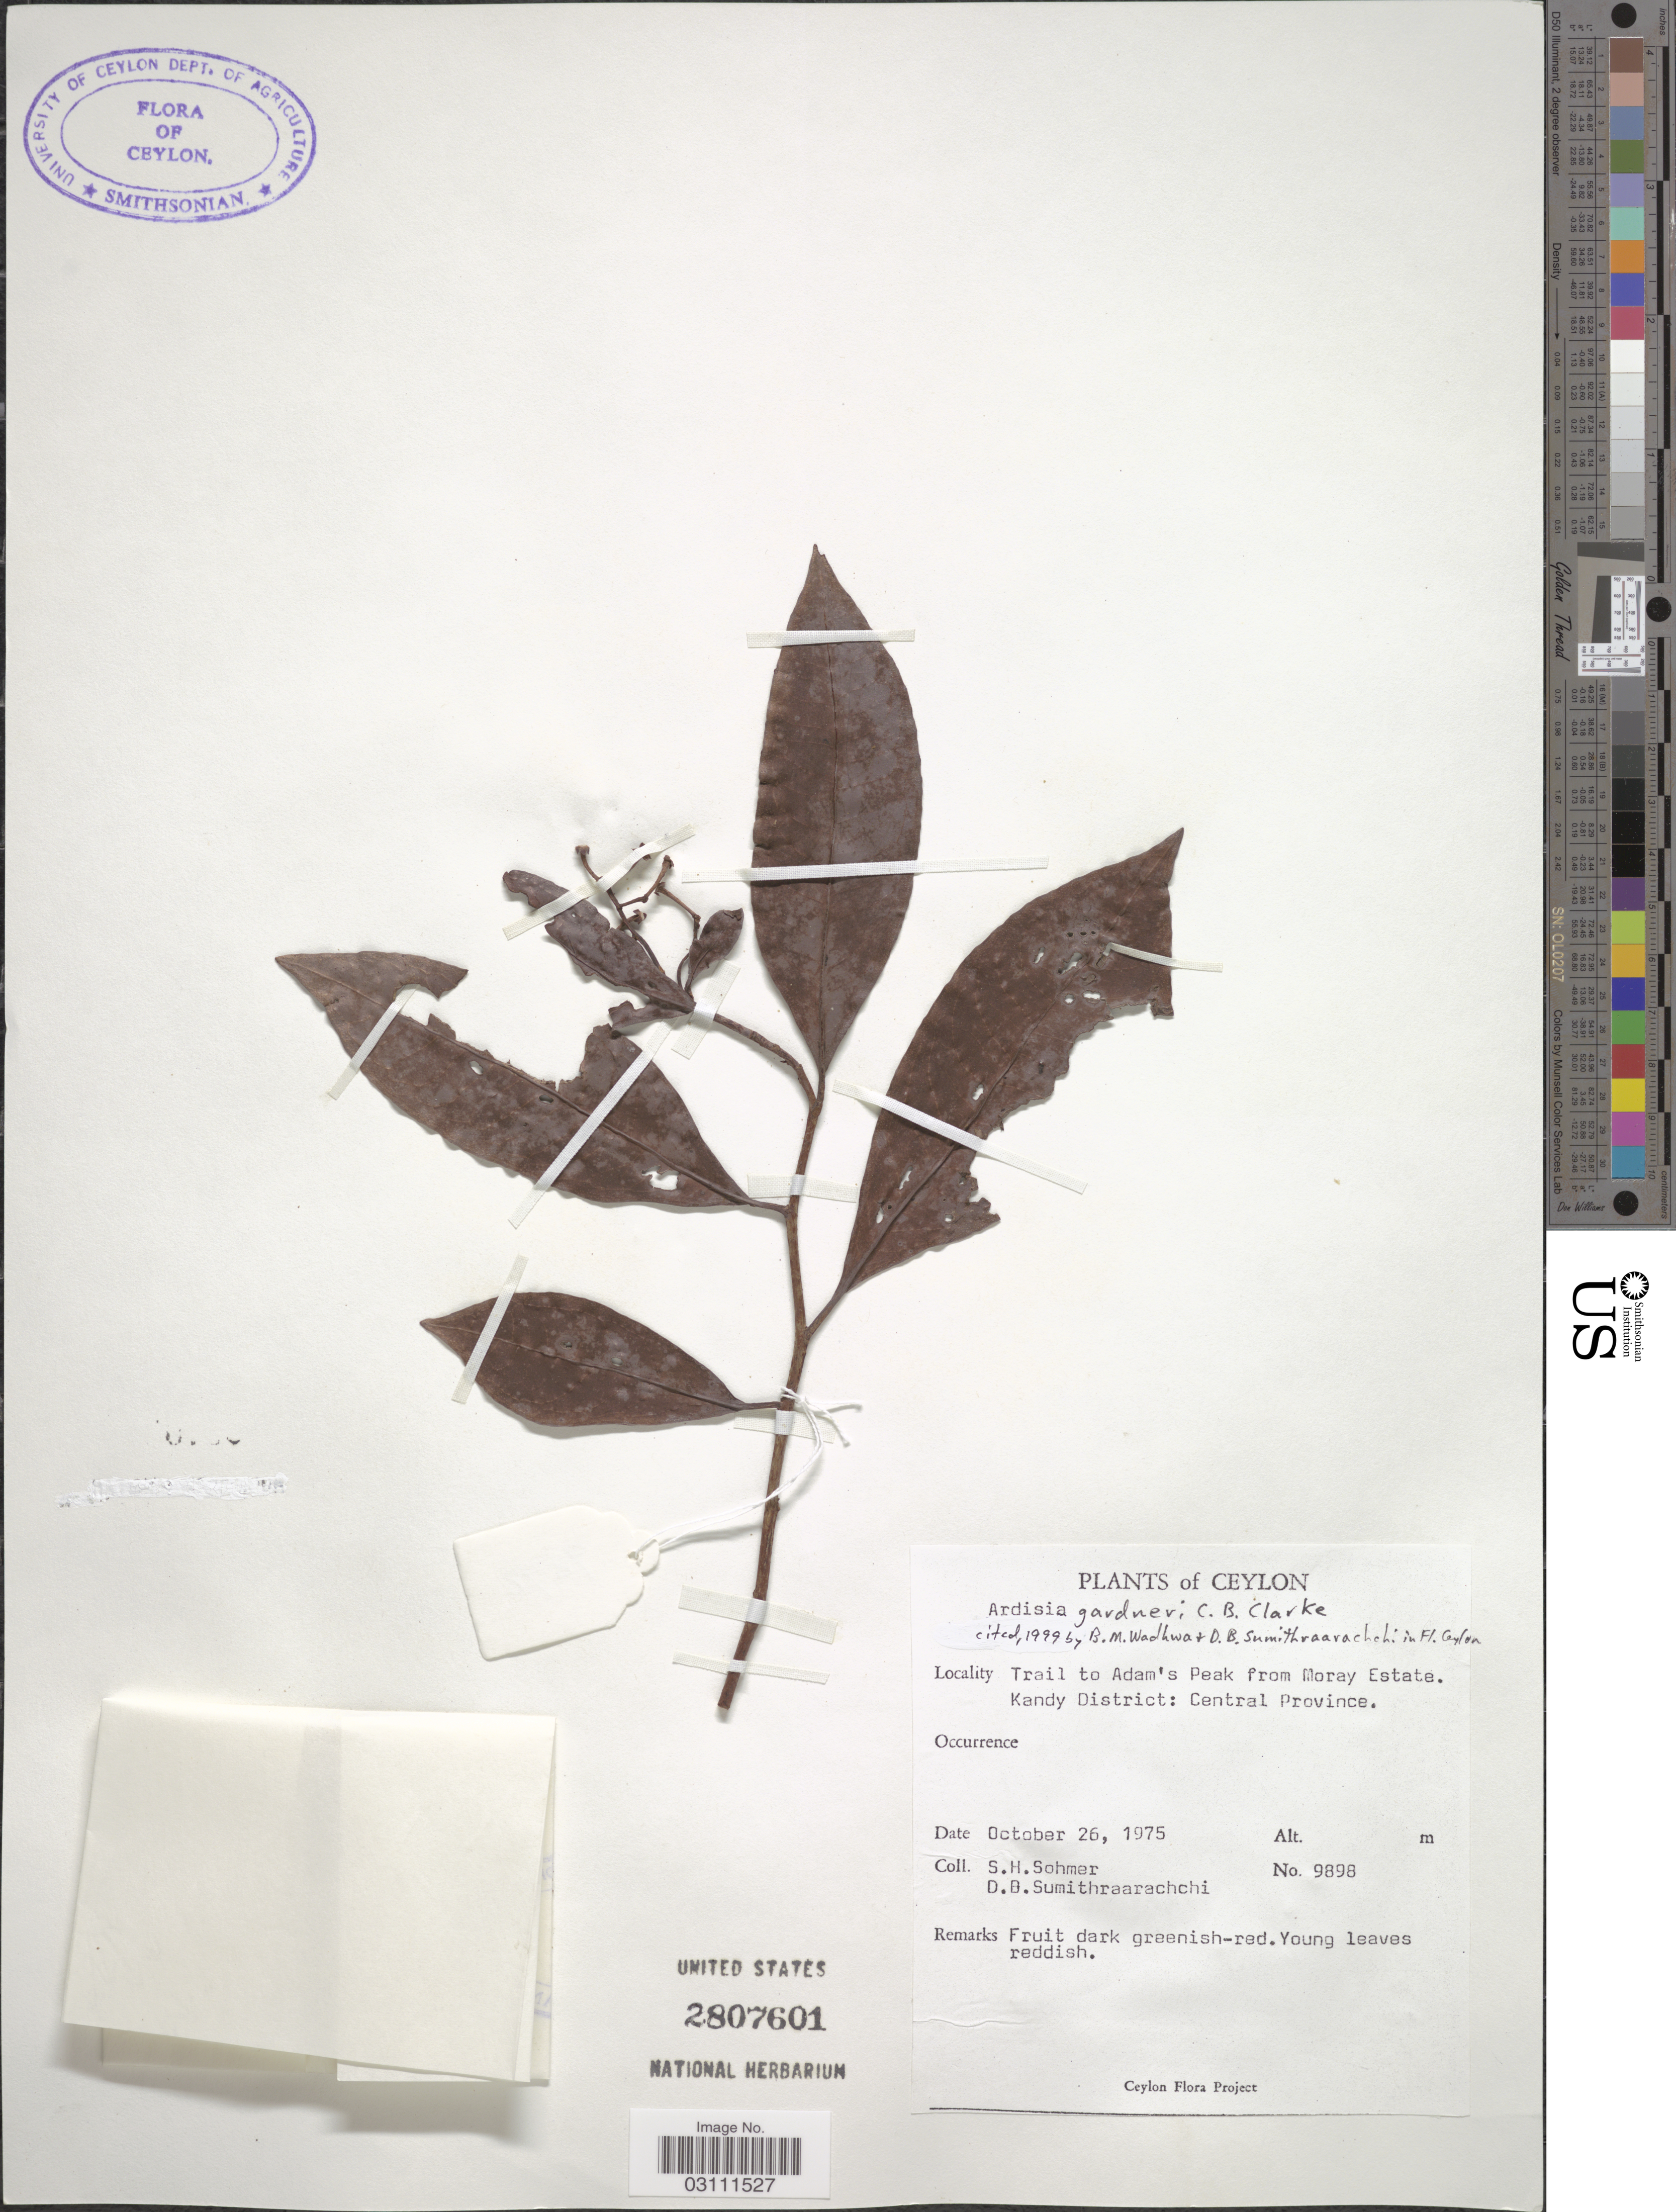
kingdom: Plantae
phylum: Tracheophyta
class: Magnoliopsida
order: Ericales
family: Primulaceae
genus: Ardisia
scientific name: Ardisia gardneri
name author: C.B. Clarke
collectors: S. H. Sohmer & D. B. Sumithraarachchi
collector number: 9898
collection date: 1975-10-26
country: Sri Lanka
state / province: Central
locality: Ceylon, Trail to Adam's Peak from Moray Estate, Kandy District: Central Province.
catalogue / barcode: US 2807601